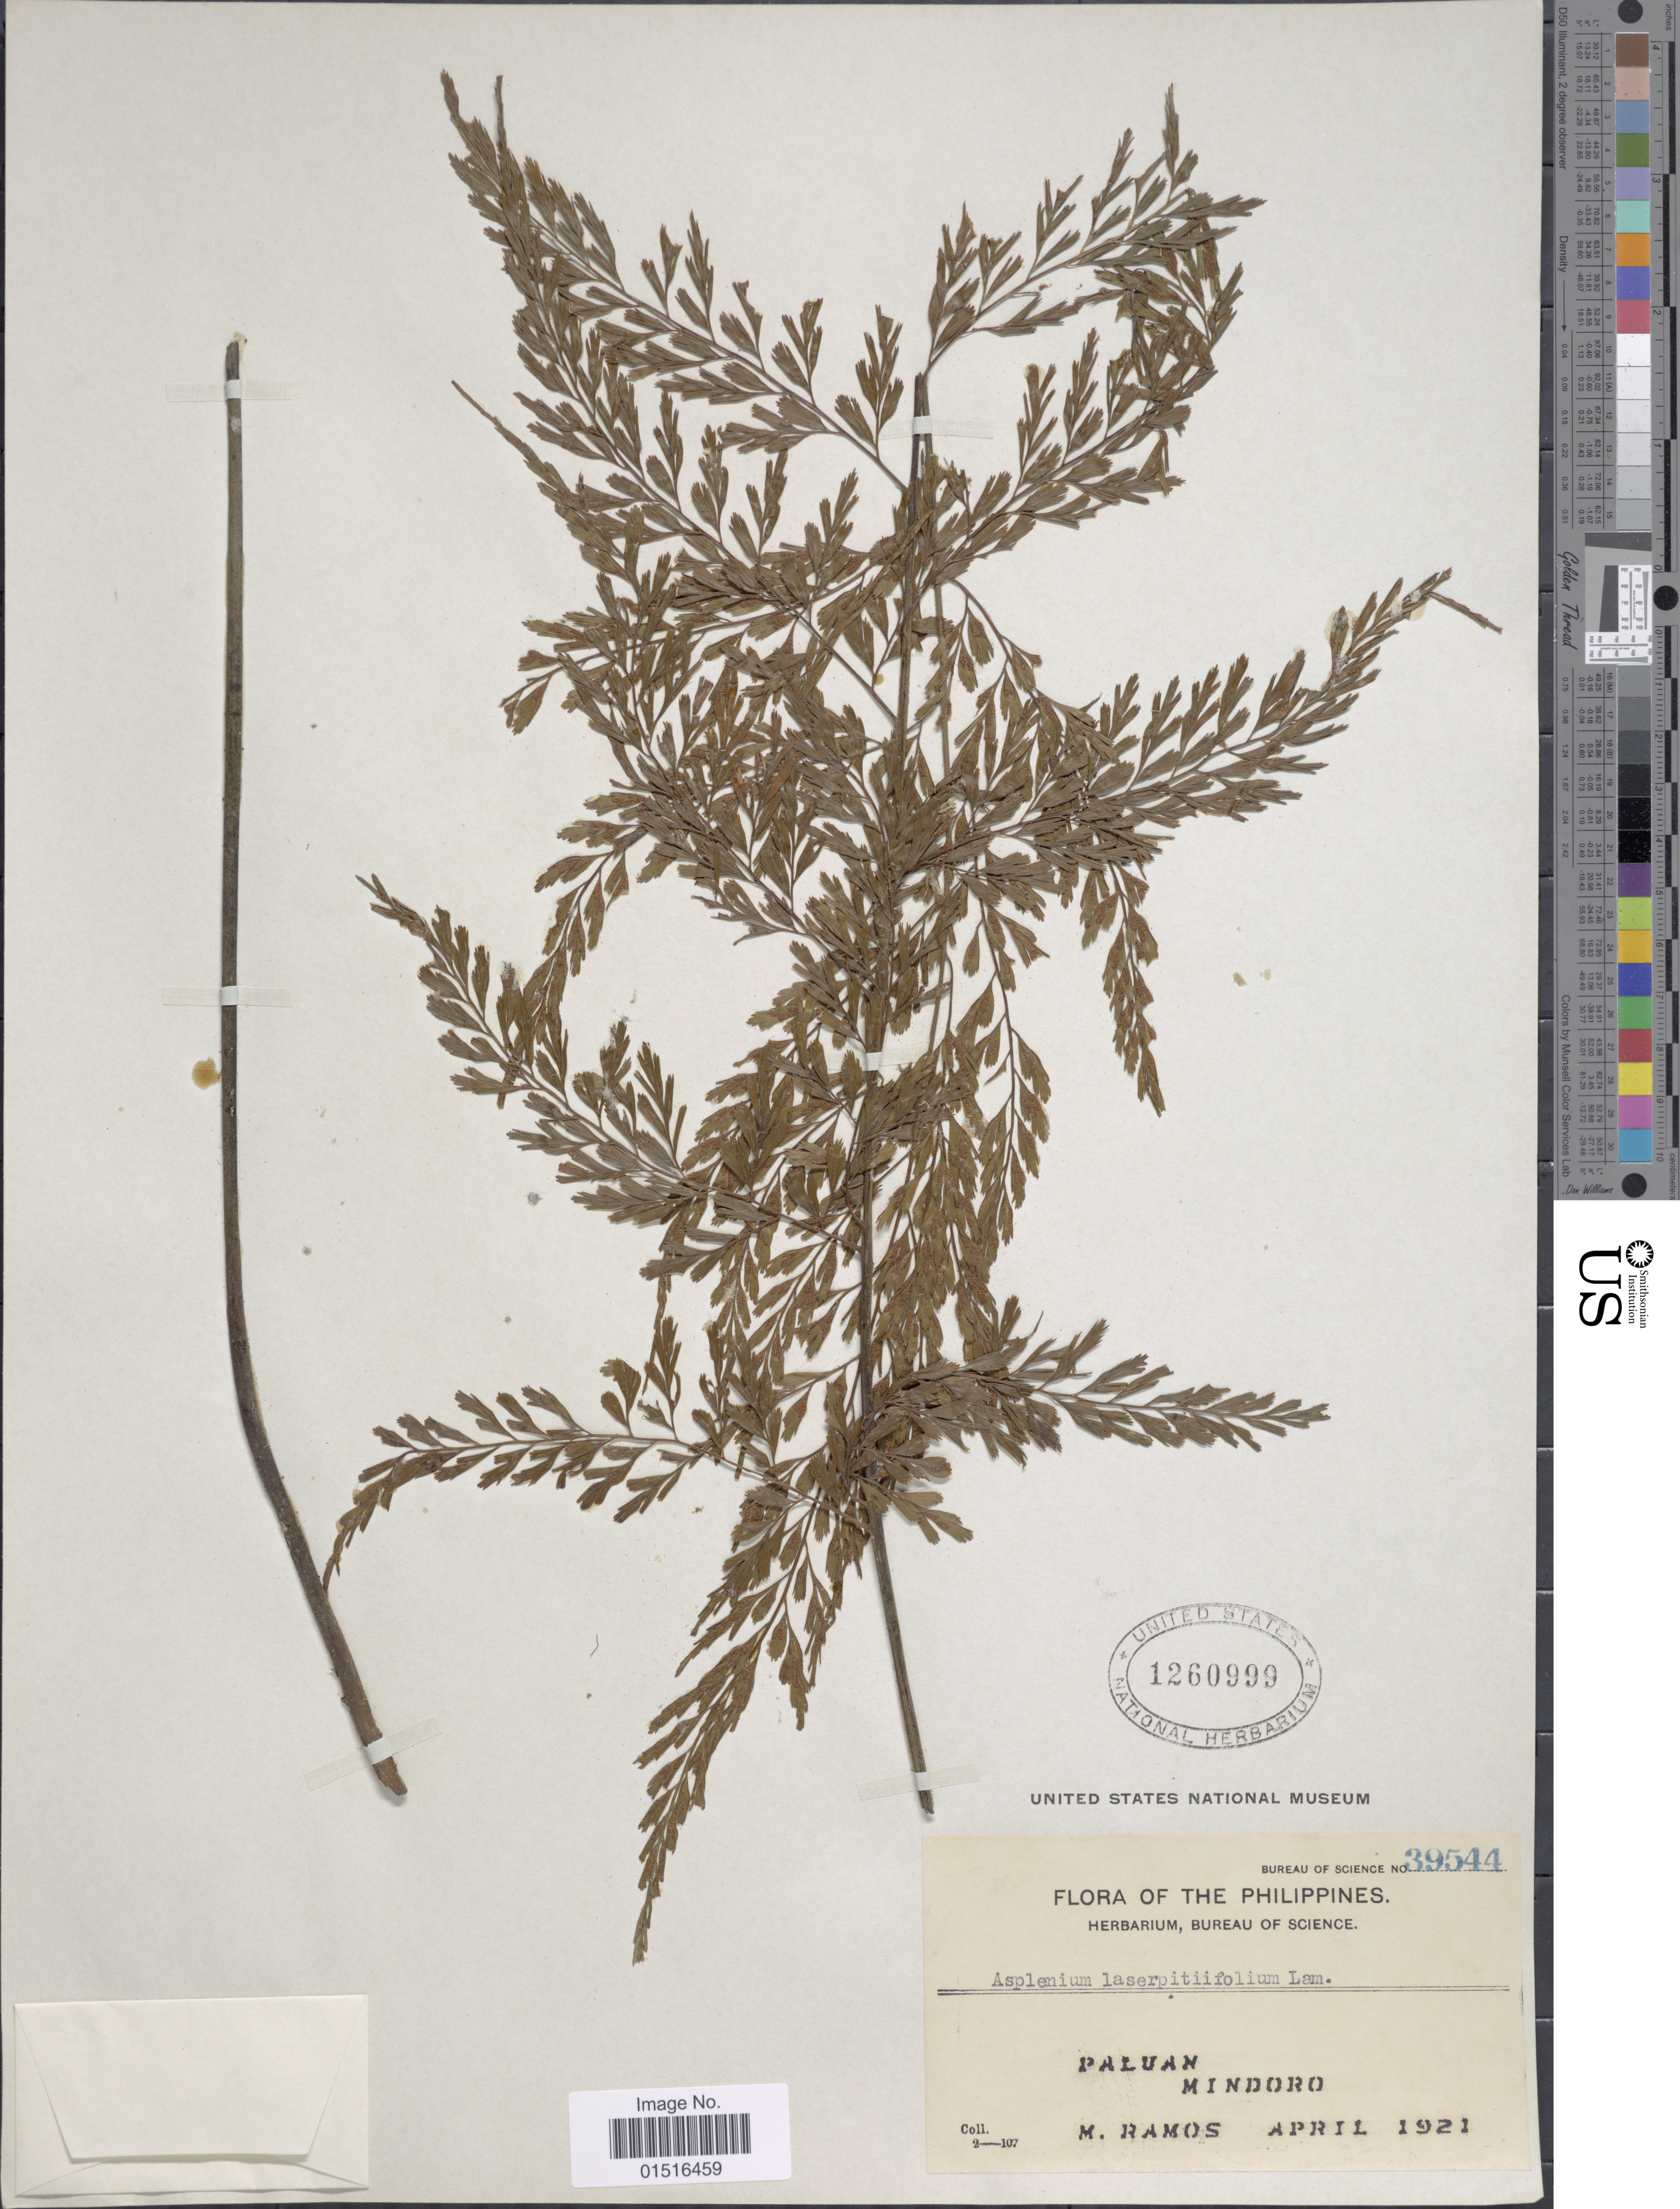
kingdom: Plantae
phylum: Tracheophyta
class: Polypodiopsida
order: Polypodiales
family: Aspleniaceae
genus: Asplenium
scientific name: Asplenium laserpitiifolium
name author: Lam.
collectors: M. Ramos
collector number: Bureau of Science 39544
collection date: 1921-04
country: Philippines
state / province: Mimaropa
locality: Paluan, Mindoro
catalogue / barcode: US 1260999